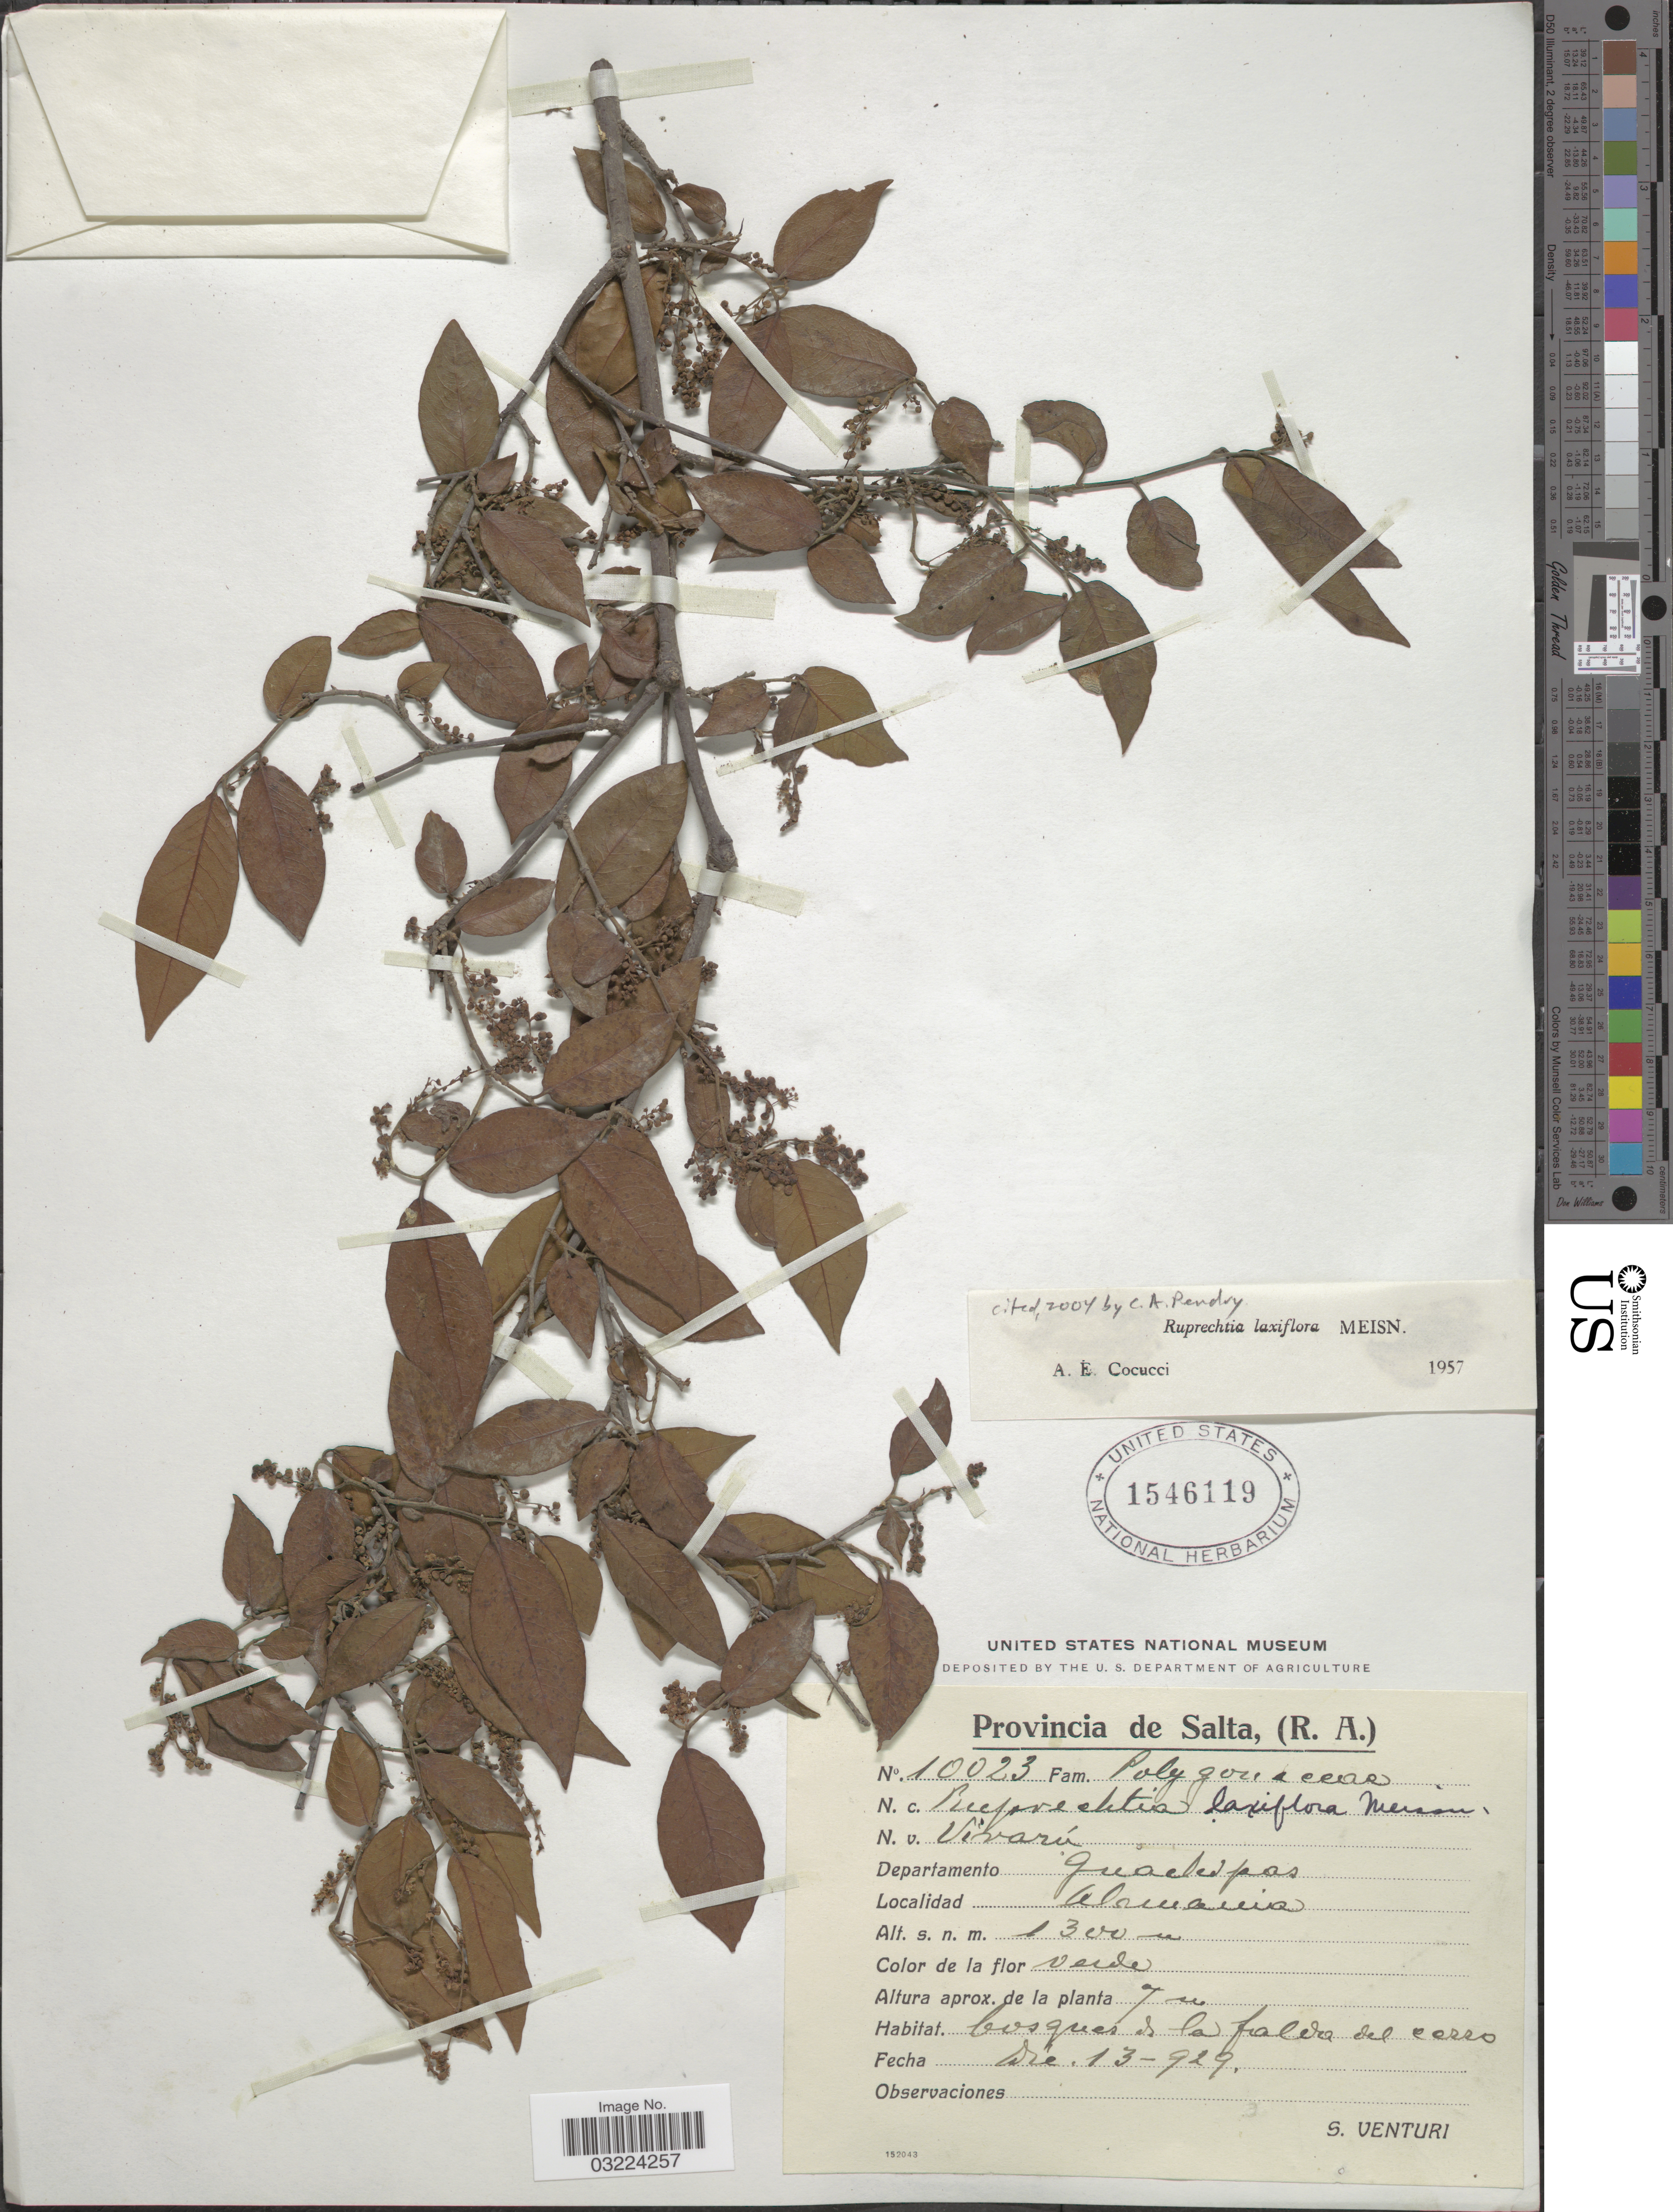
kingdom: Plantae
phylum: Tracheophyta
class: Magnoliopsida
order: Caryophyllales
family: Polygonaceae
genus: Ruprechtia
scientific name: Ruprechtia laxiflora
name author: Meisn.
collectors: S. Venturi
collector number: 10023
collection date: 1929-12-13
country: Argentina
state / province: Salta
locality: Departamento Guachipas. Alemania.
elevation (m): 1300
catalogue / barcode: US 1546119